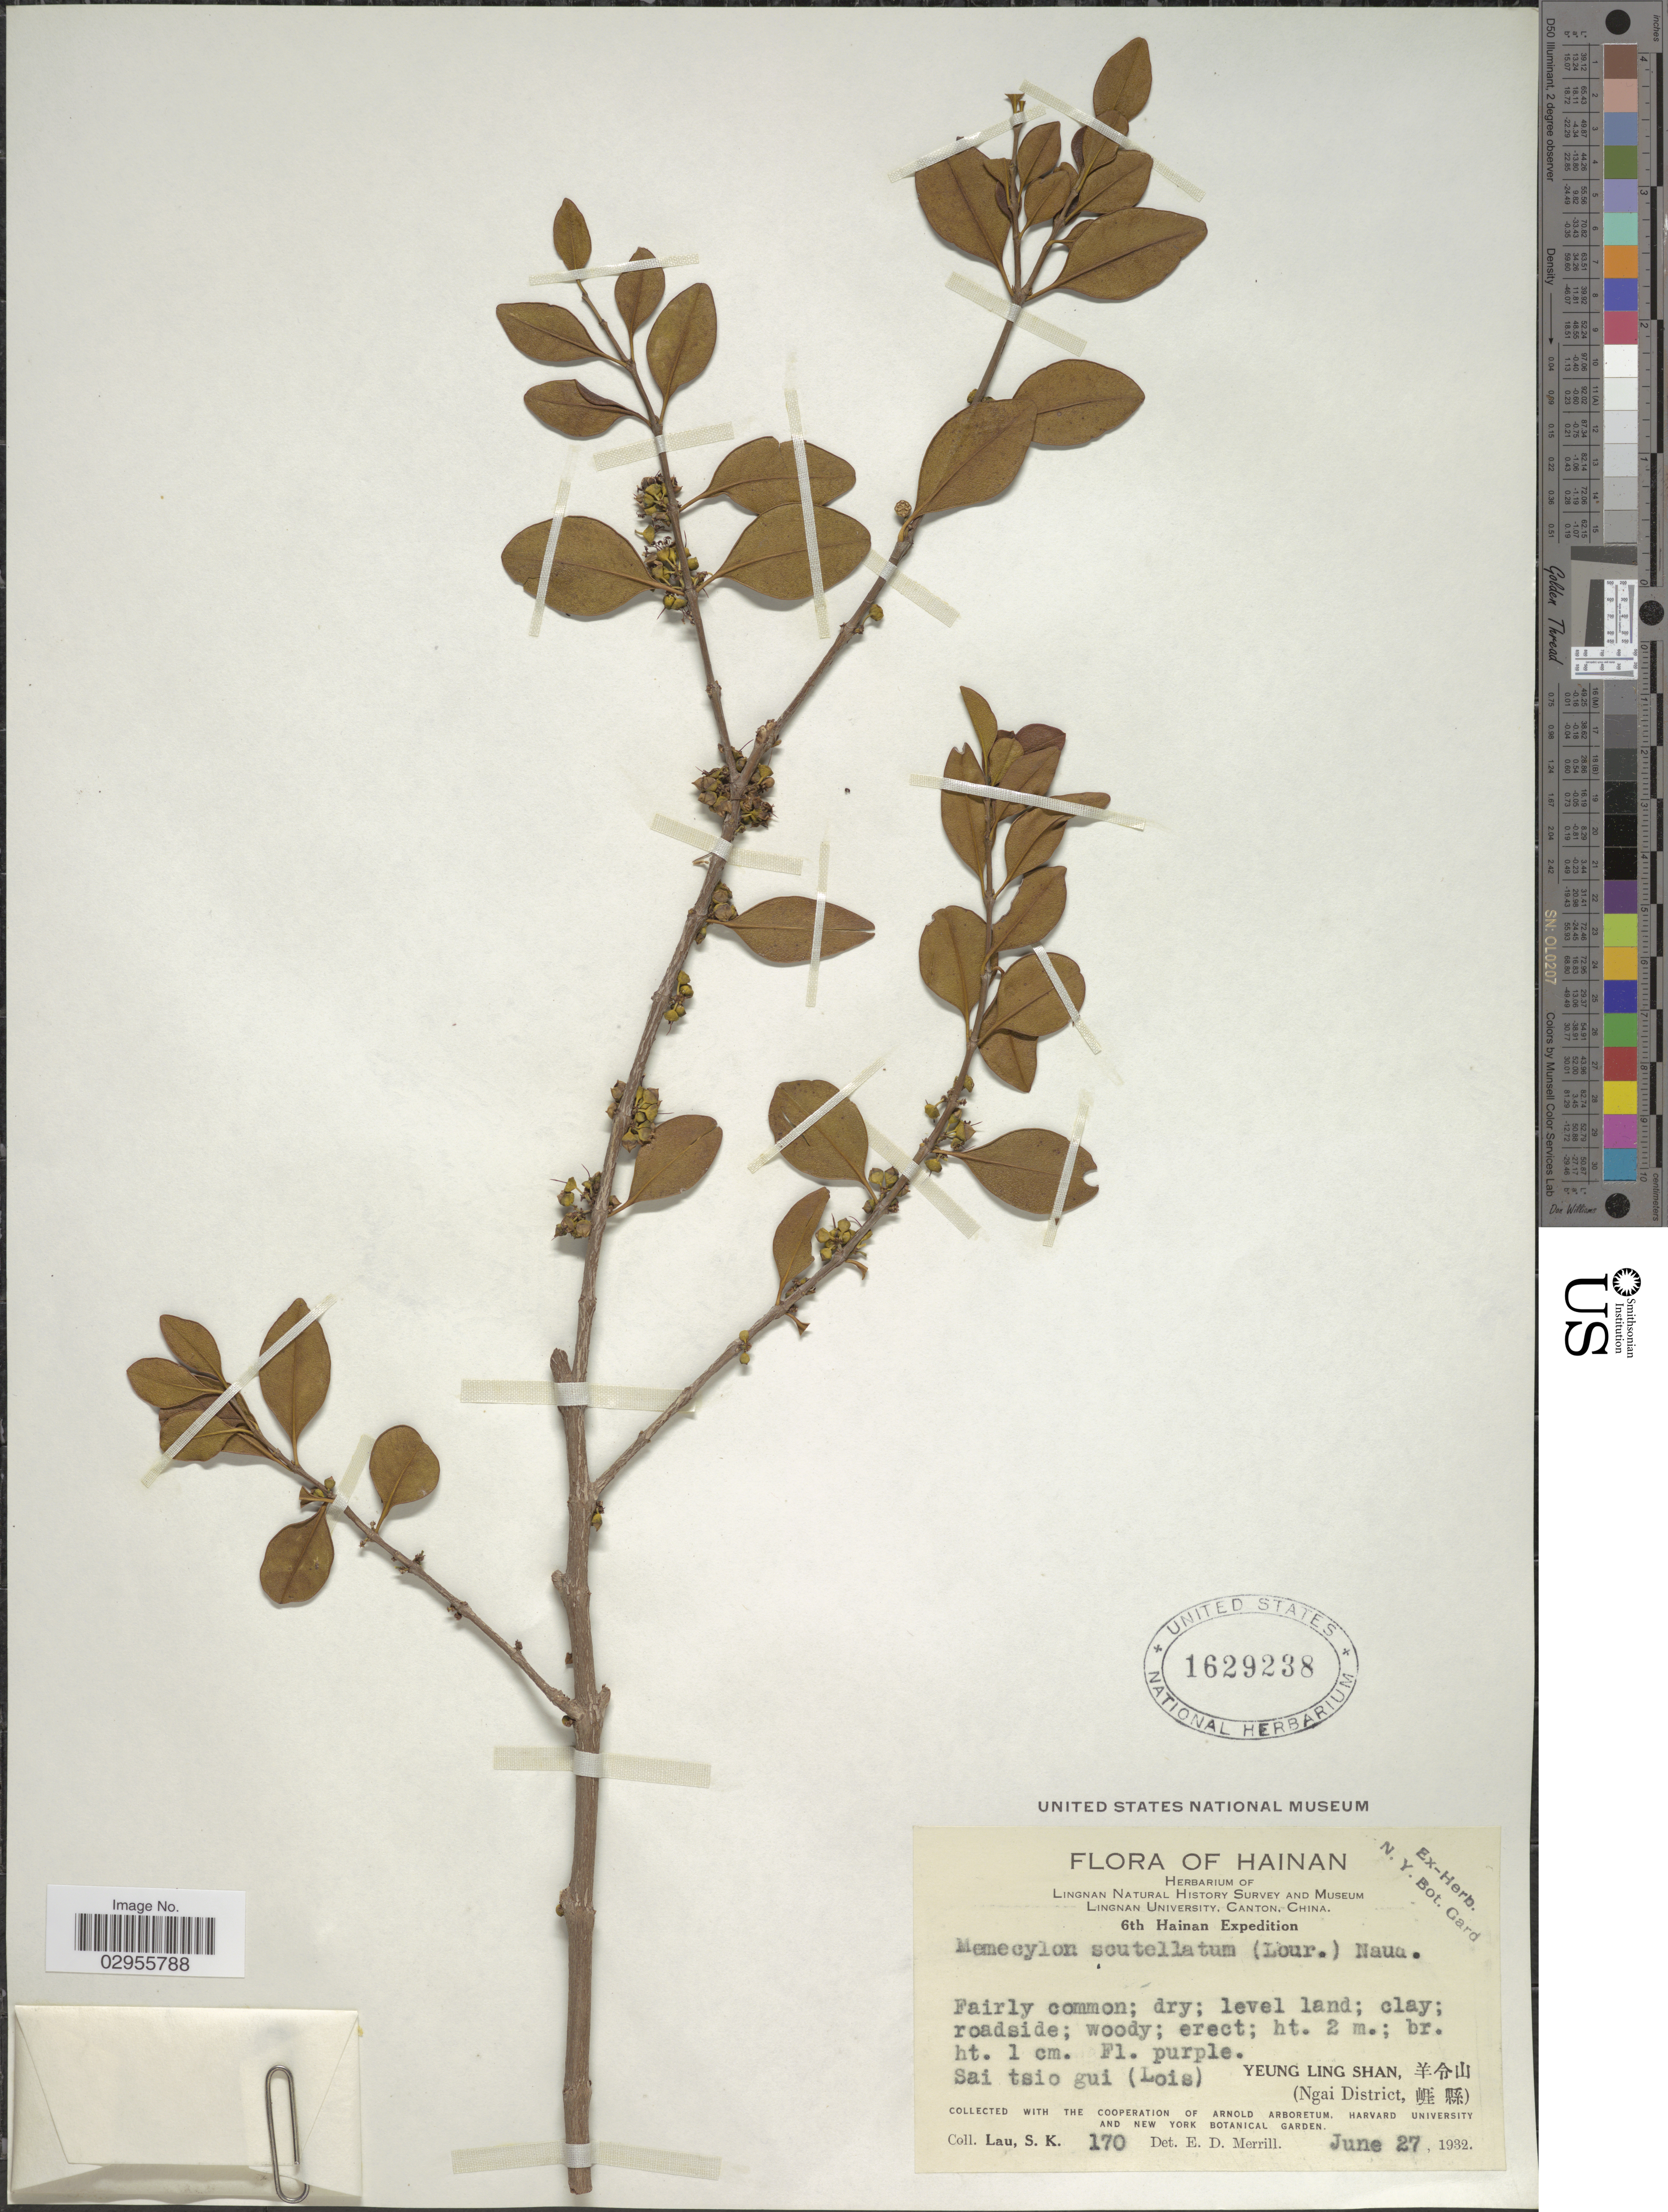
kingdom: Plantae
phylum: Tracheophyta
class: Magnoliopsida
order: Myrtales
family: Melastomataceae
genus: Memecylon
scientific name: Memecylon scutellatum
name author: (Lour.) Hook. & Arn.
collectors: S. K. Lau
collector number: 170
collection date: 1932-06-27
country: China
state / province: Hainan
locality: Yeung Ling Shan (Ngai District) Sai tsio gui (Lois).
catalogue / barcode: US 1629238